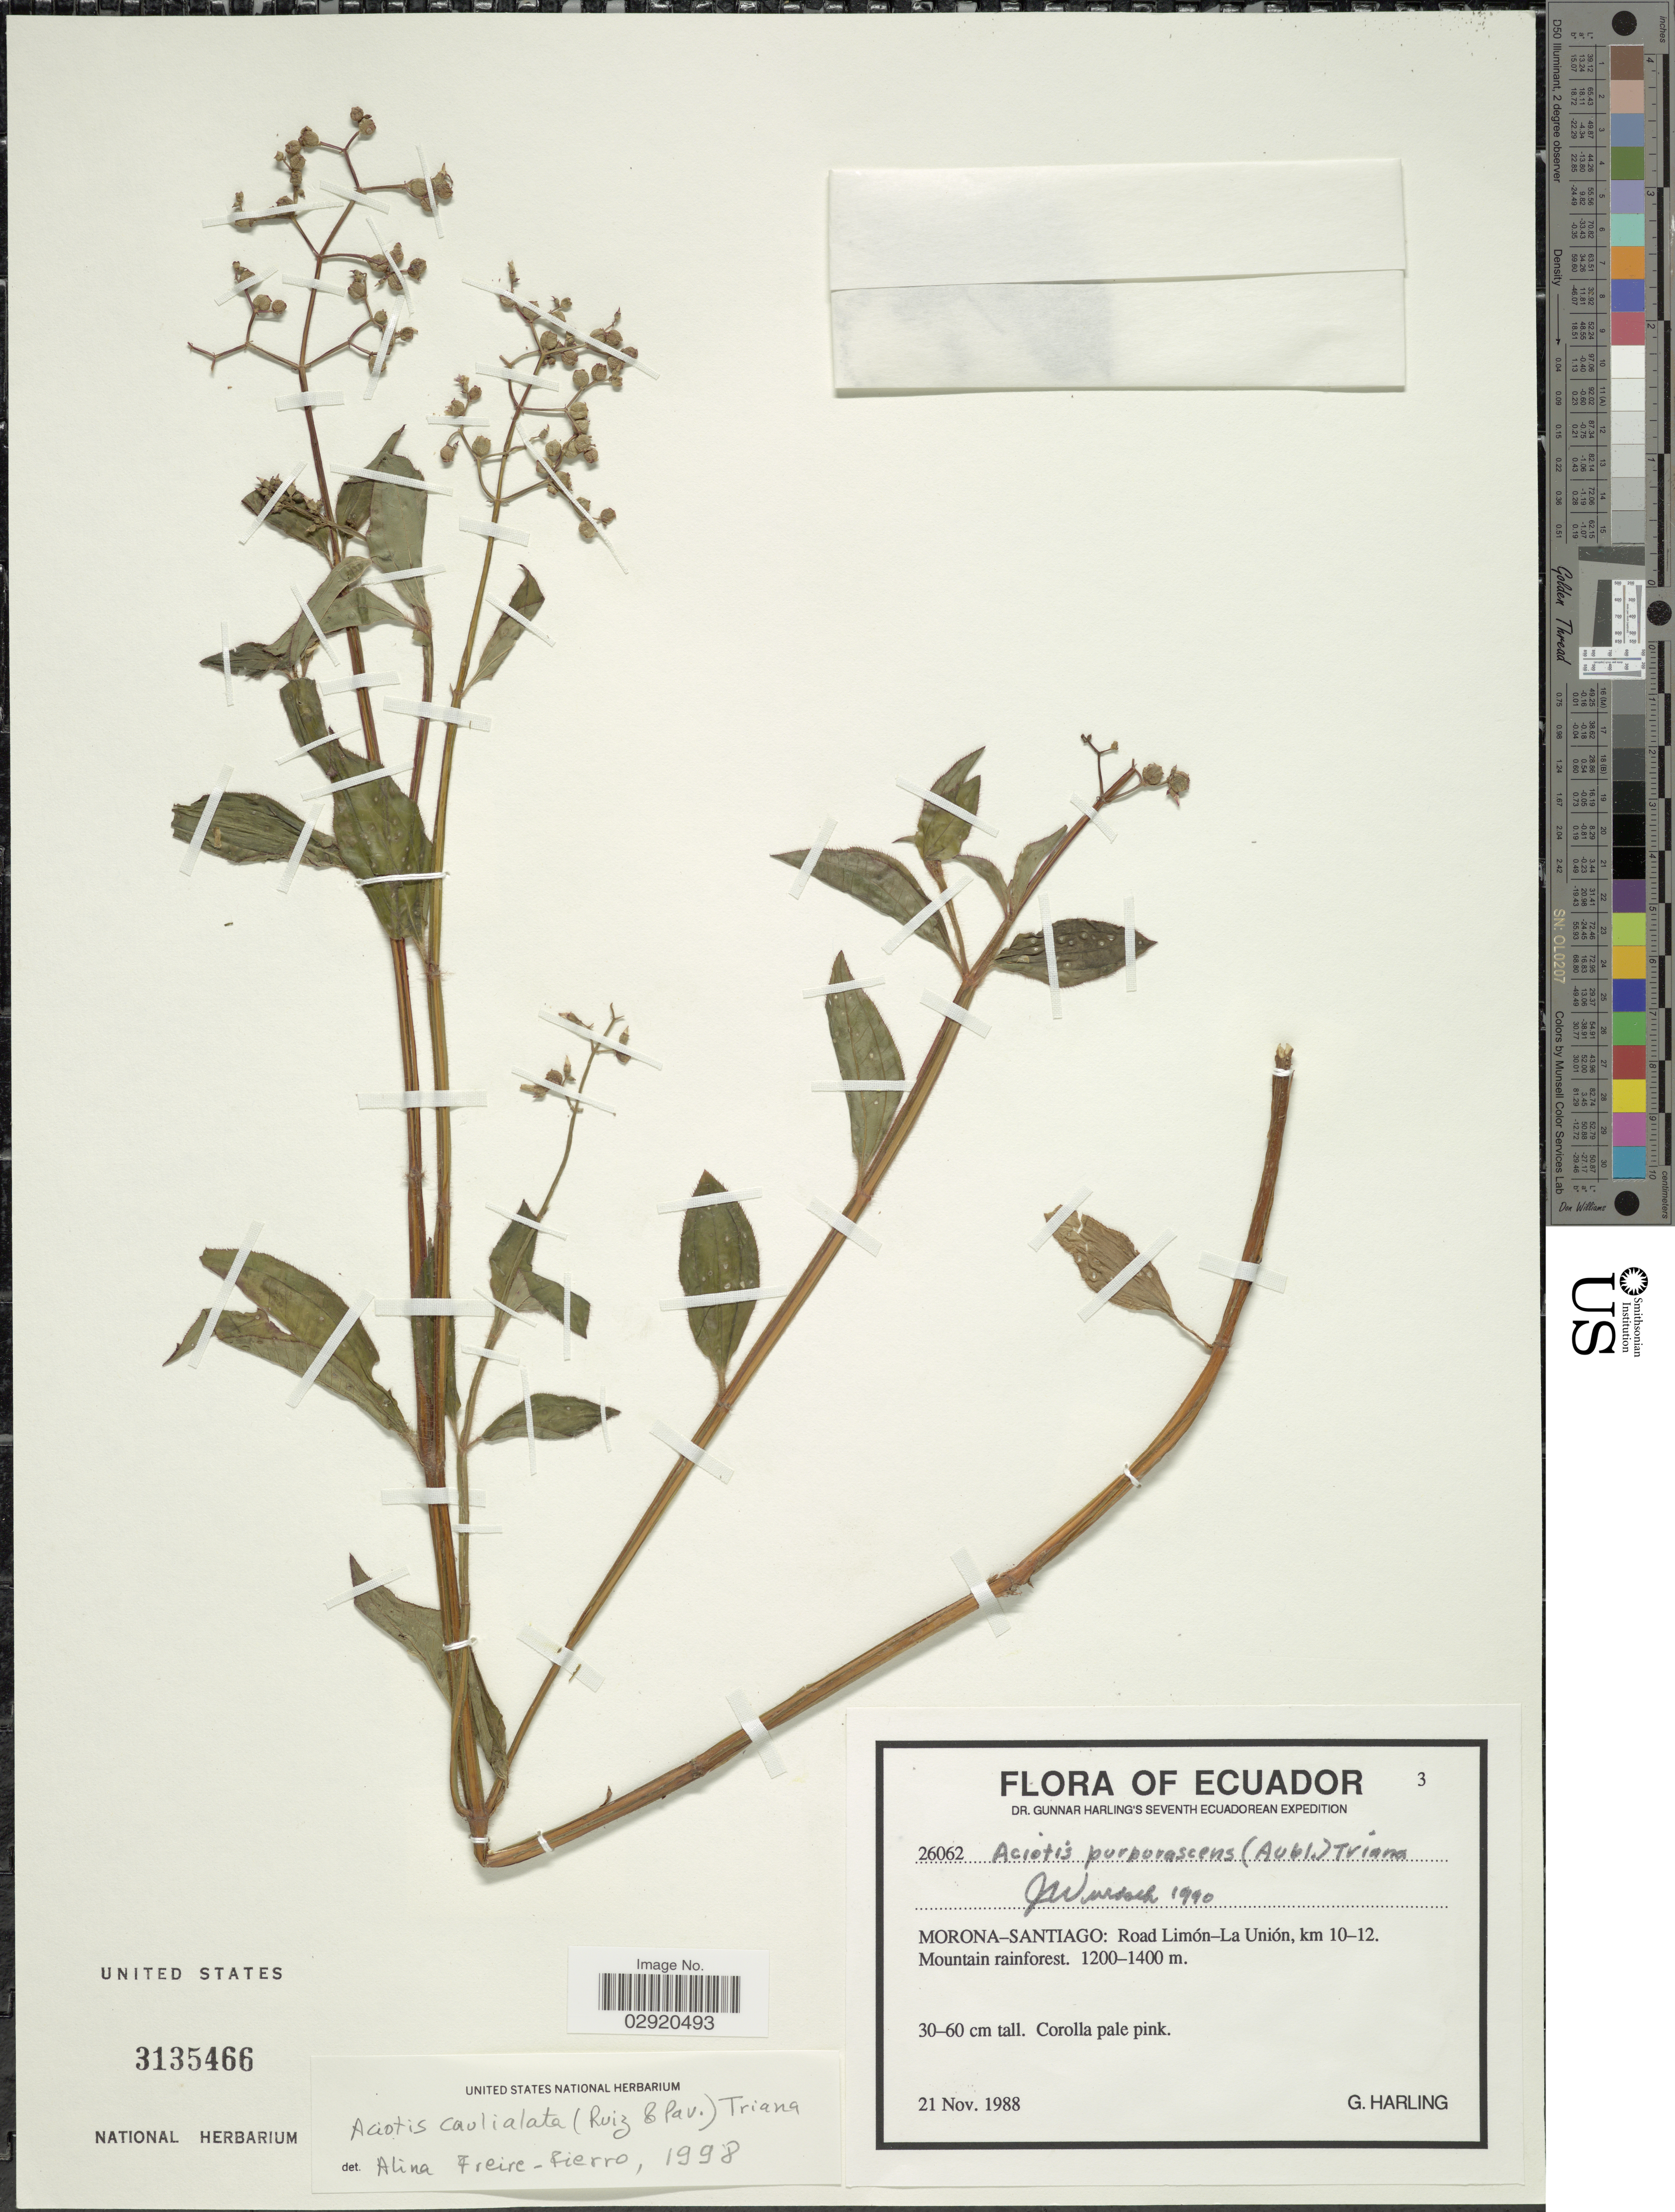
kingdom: Plantae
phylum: Tracheophyta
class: Magnoliopsida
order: Myrtales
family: Melastomataceae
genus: Aciotis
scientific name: Aciotis rubricaulis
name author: (Mart. ex DC.) Triana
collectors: G. Harling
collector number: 26062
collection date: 1988-11-21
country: Ecuador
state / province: Morona-Santiago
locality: Road Limón-La Unión, km 10-12.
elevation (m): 1200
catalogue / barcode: US 3135466